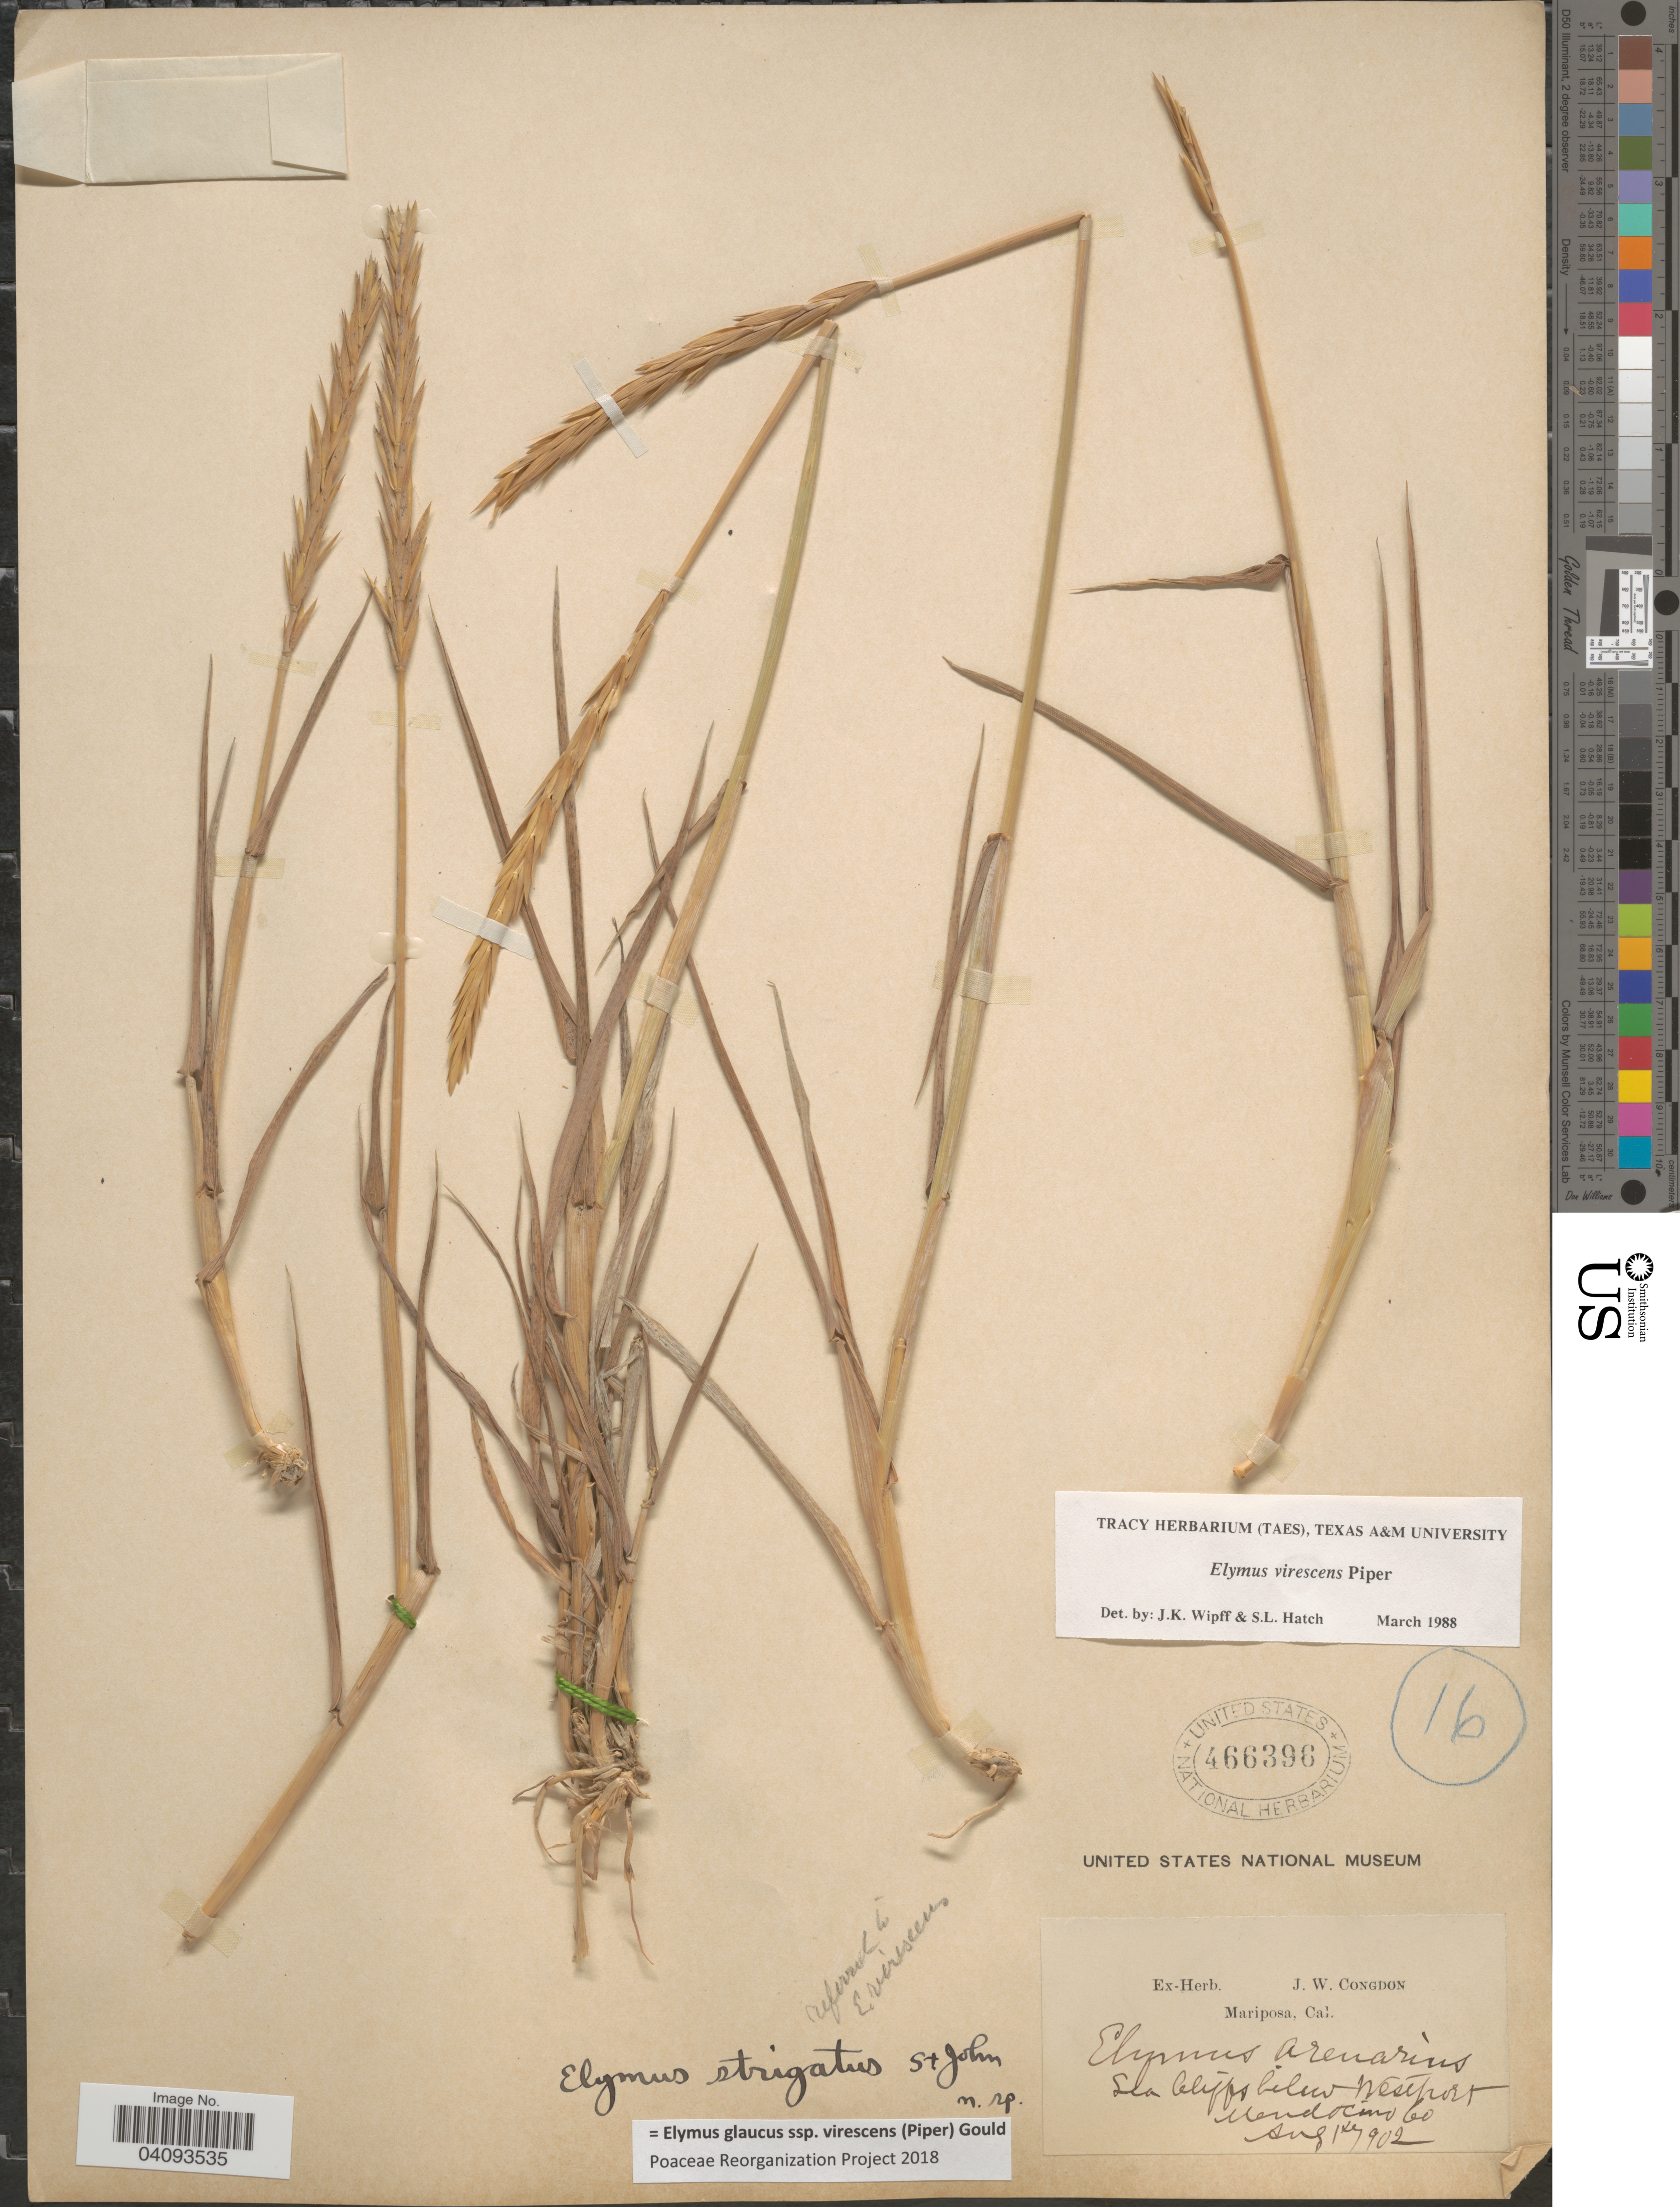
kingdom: Plantae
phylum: Tracheophyta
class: Liliopsida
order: Poales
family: Poaceae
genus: Elymus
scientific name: Elymus glaucus subsp. virescens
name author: (Piper) Gould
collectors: J. W. Congdon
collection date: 1902-08-01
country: United States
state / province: California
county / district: Mendocino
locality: Sea Cliffs below Westport. Mendocino Co.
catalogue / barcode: US 466396